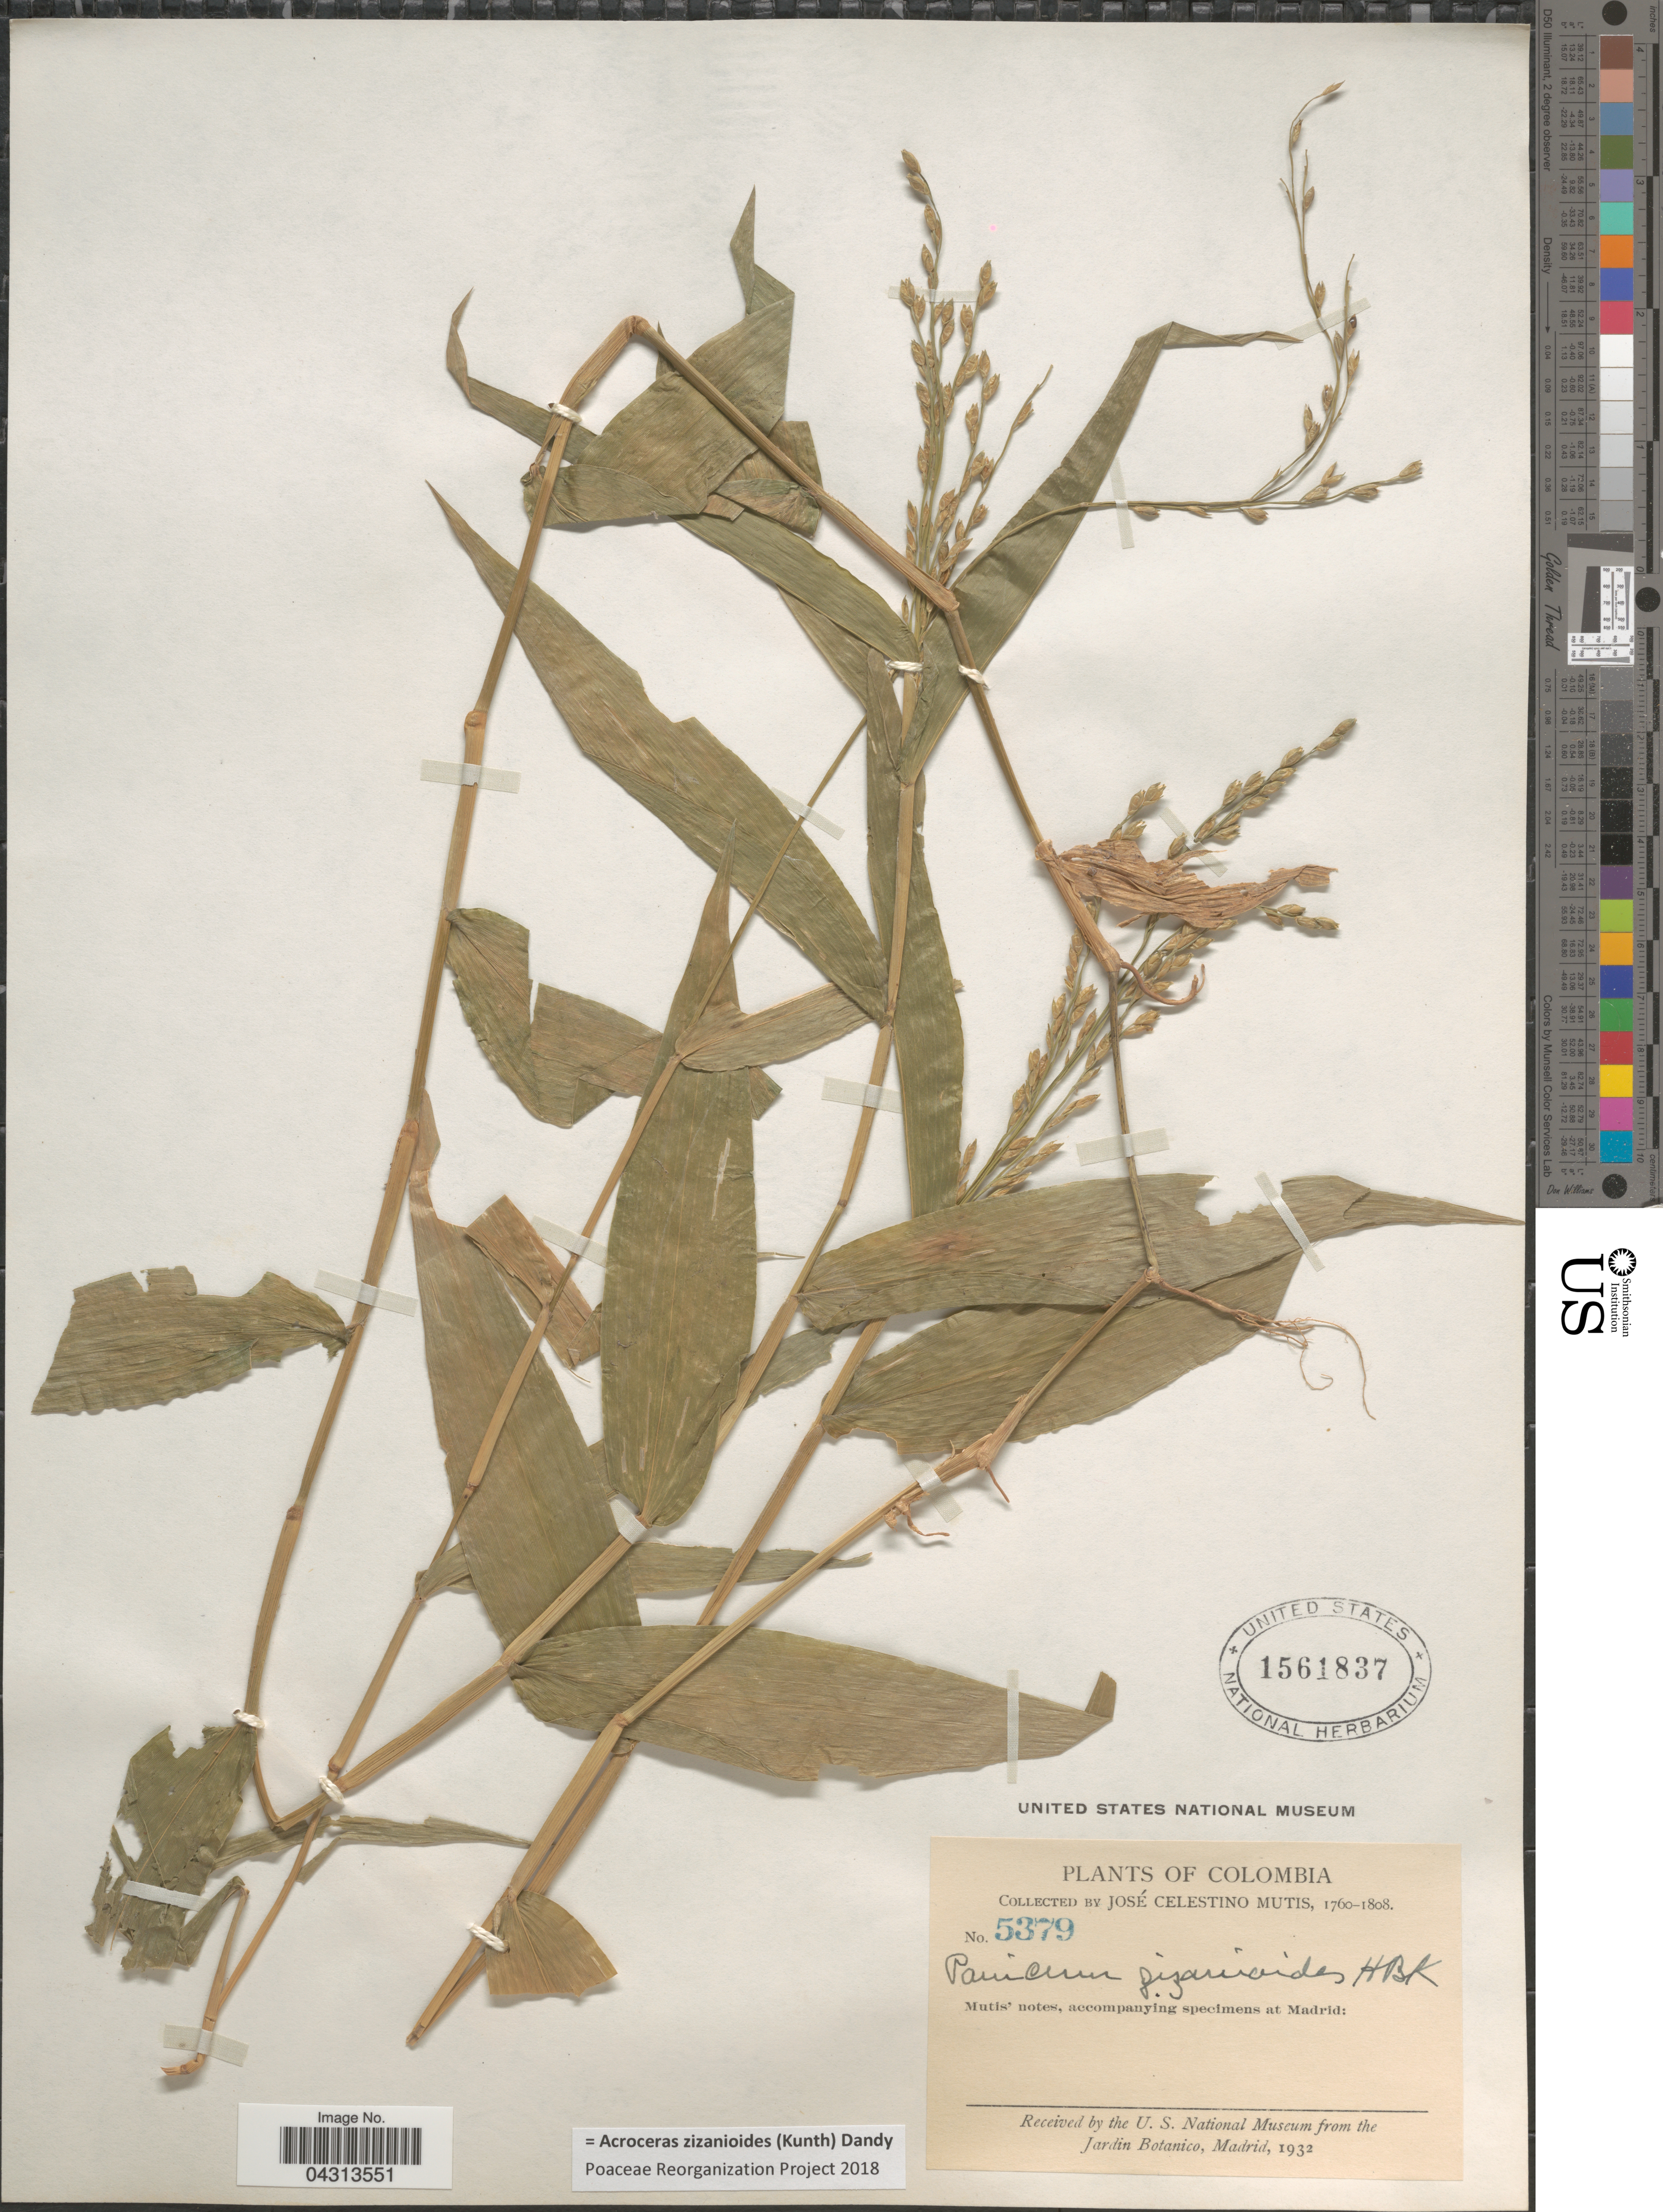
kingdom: Plantae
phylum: Tracheophyta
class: Liliopsida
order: Poales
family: Poaceae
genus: Acroceras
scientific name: Acroceras zizanioides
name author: (Kunth) Dandy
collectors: J. C. B. Mutis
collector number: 5379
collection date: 1760/1808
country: Colombia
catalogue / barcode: US 1561837